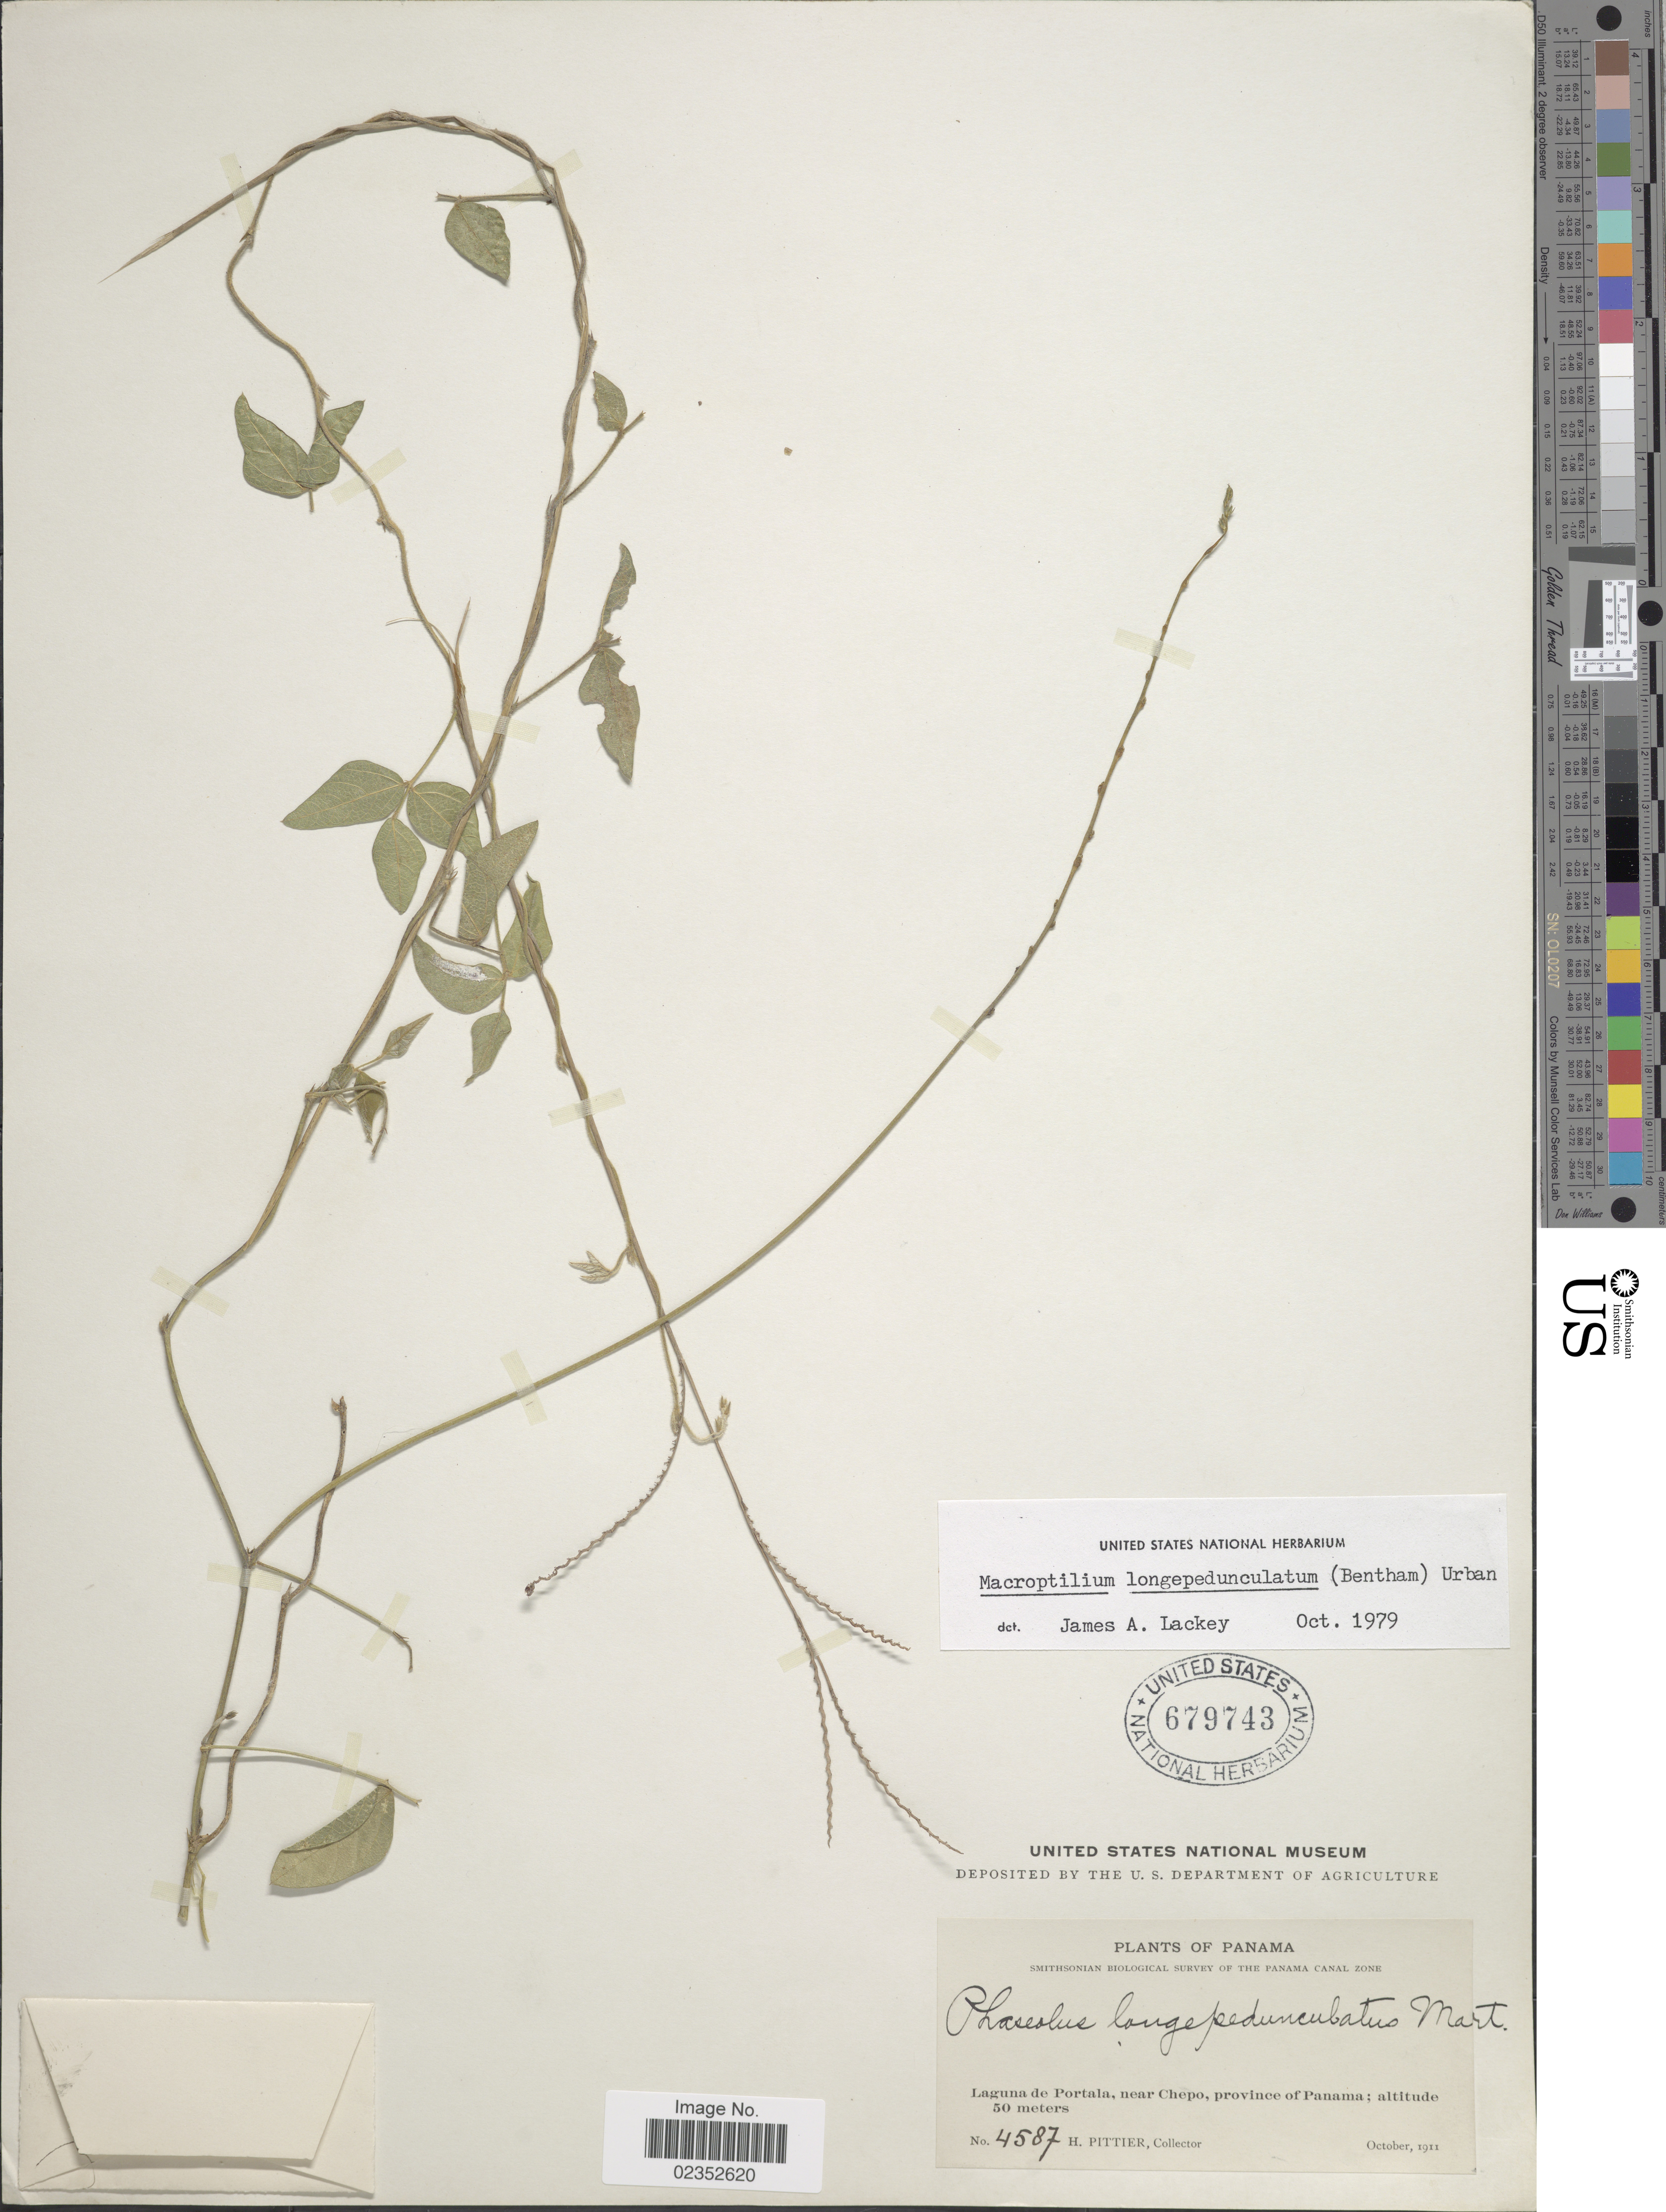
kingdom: Plantae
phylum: Tracheophyta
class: Magnoliopsida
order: Fabales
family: Fabaceae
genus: Macroptilium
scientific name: Macroptilium longepedunculatum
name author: (Benth.) Urb.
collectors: H. F. Pittier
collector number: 4587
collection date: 1911-10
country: Panama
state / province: Panamá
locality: Panama Canal Zone, Laguna de Portala, near Chepo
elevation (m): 50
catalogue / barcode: US 679743